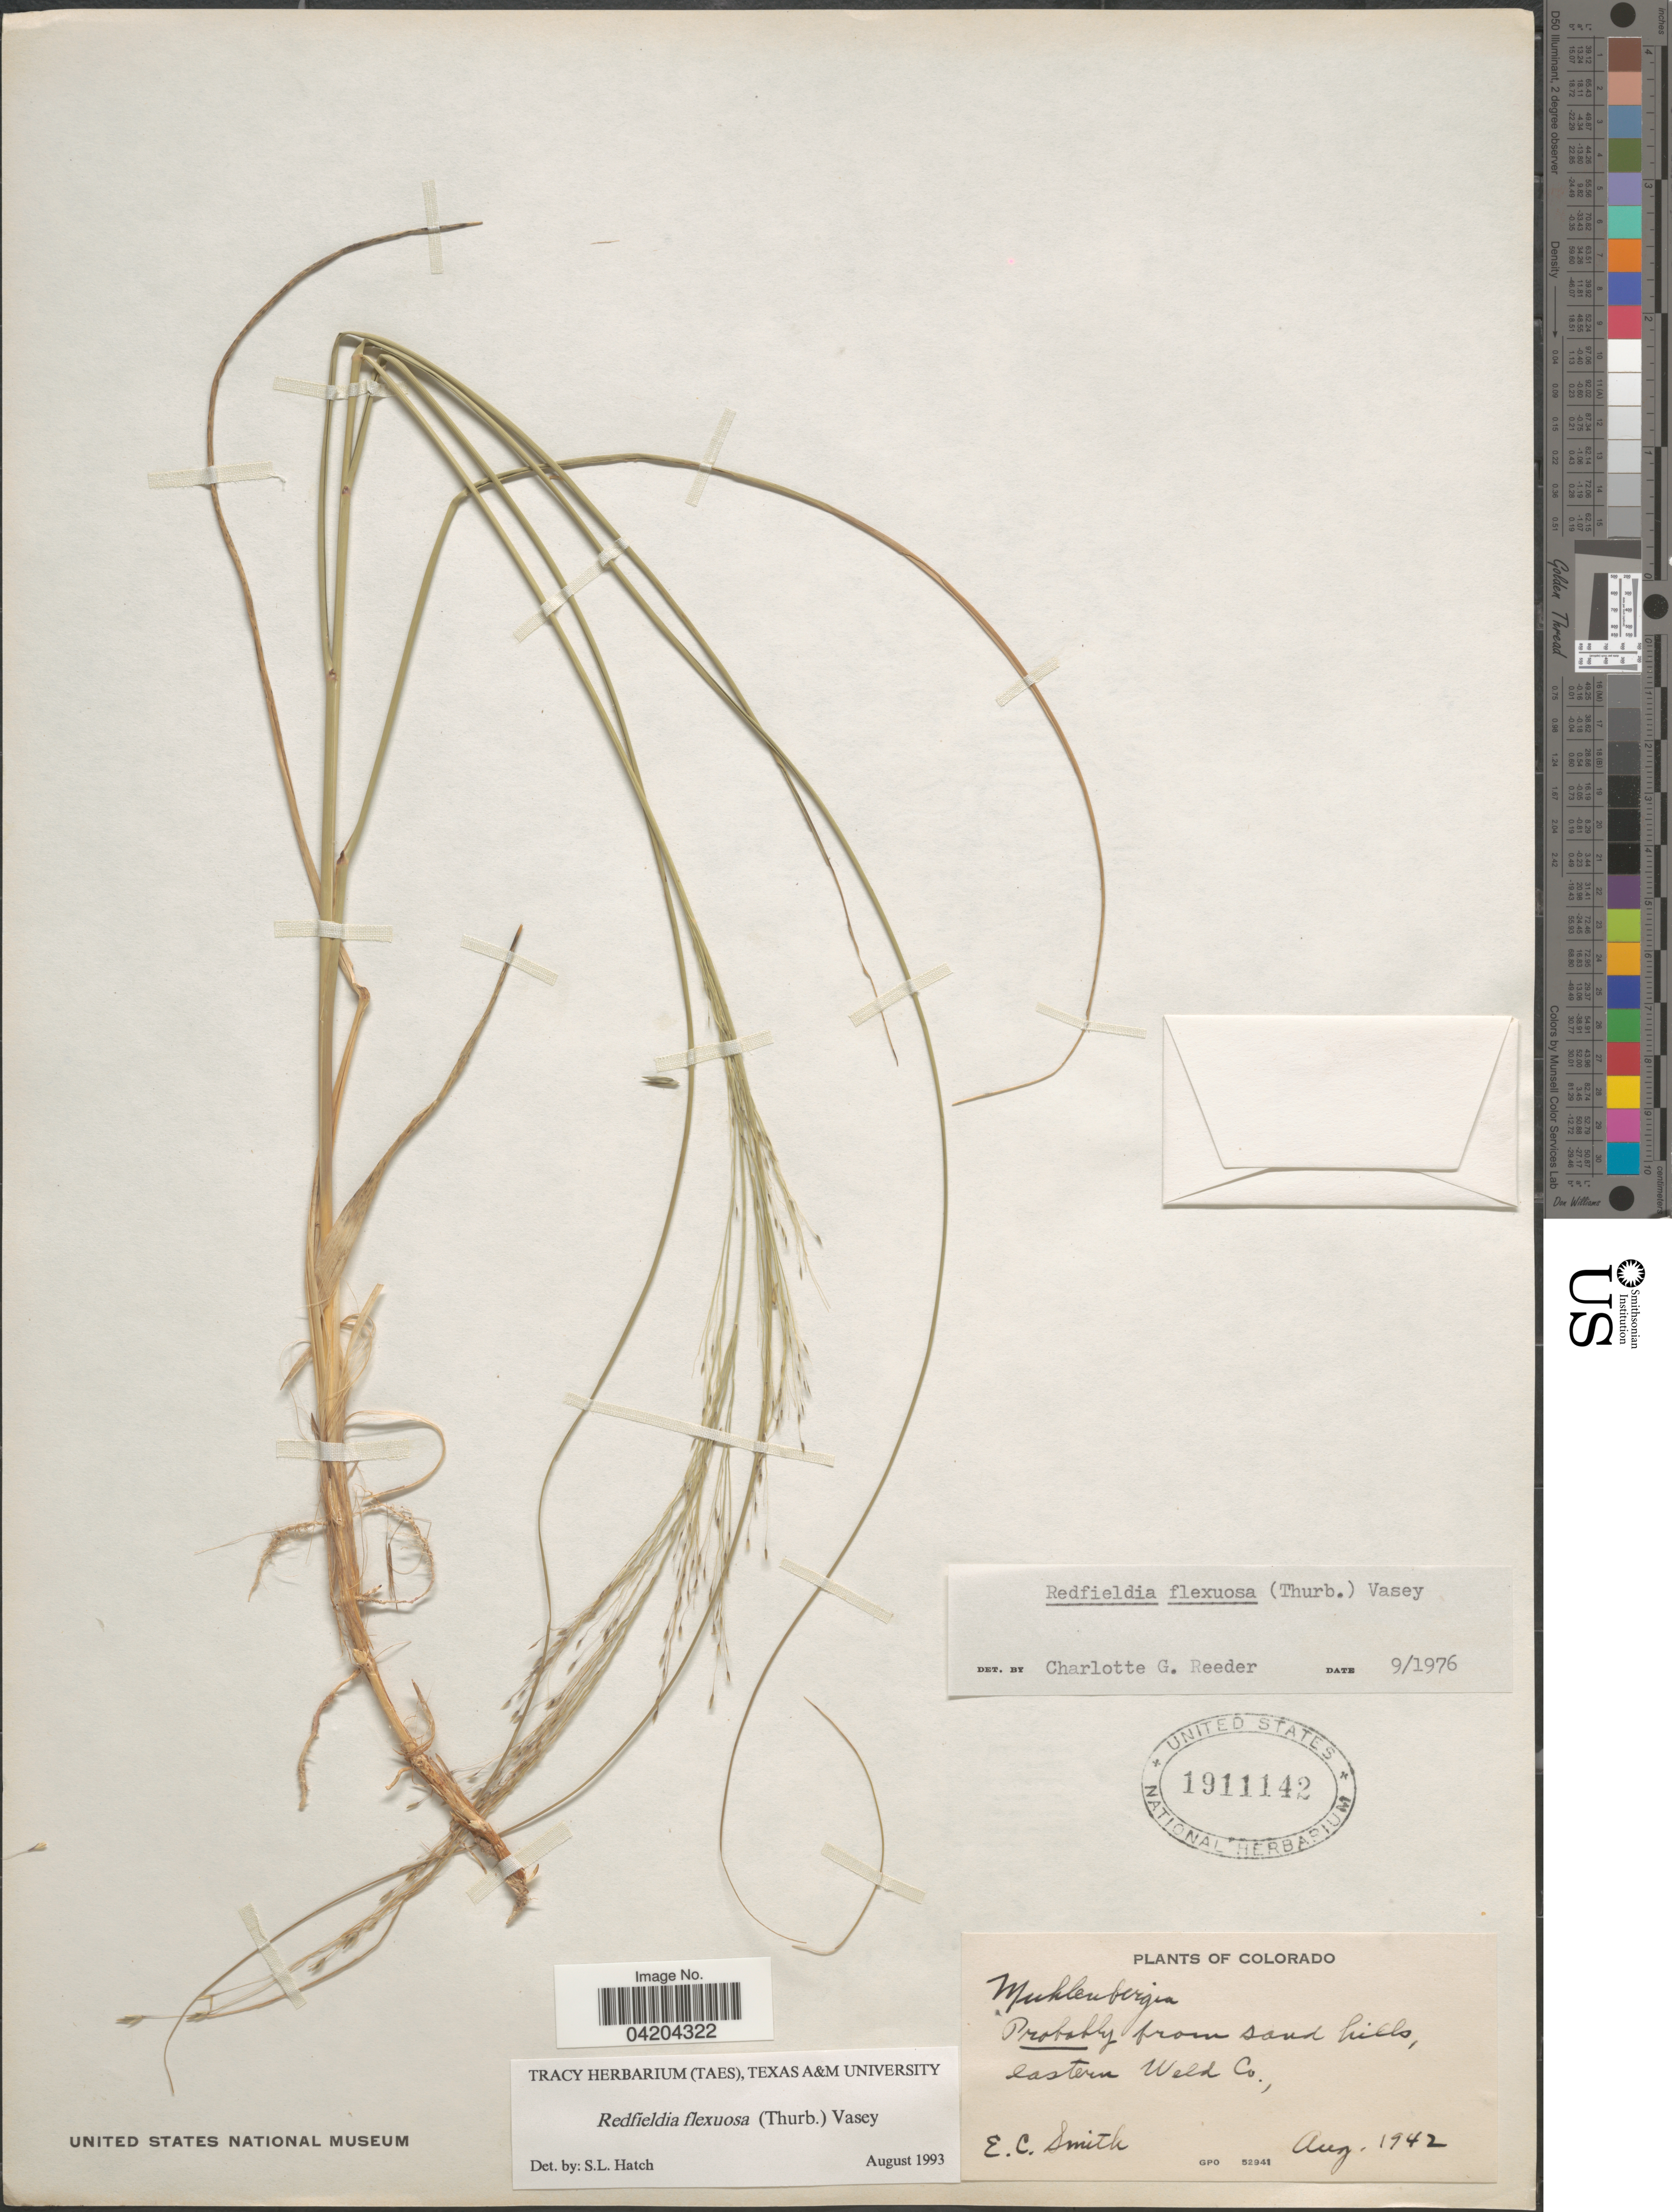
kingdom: Plantae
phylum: Tracheophyta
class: Liliopsida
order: Poales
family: Poaceae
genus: Muhlenbergia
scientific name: Muhlenbergia multiflora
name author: Columbus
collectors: E. Smith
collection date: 1942-08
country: United States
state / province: Colorado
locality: Eastern Weld Co.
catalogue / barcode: US 1911142